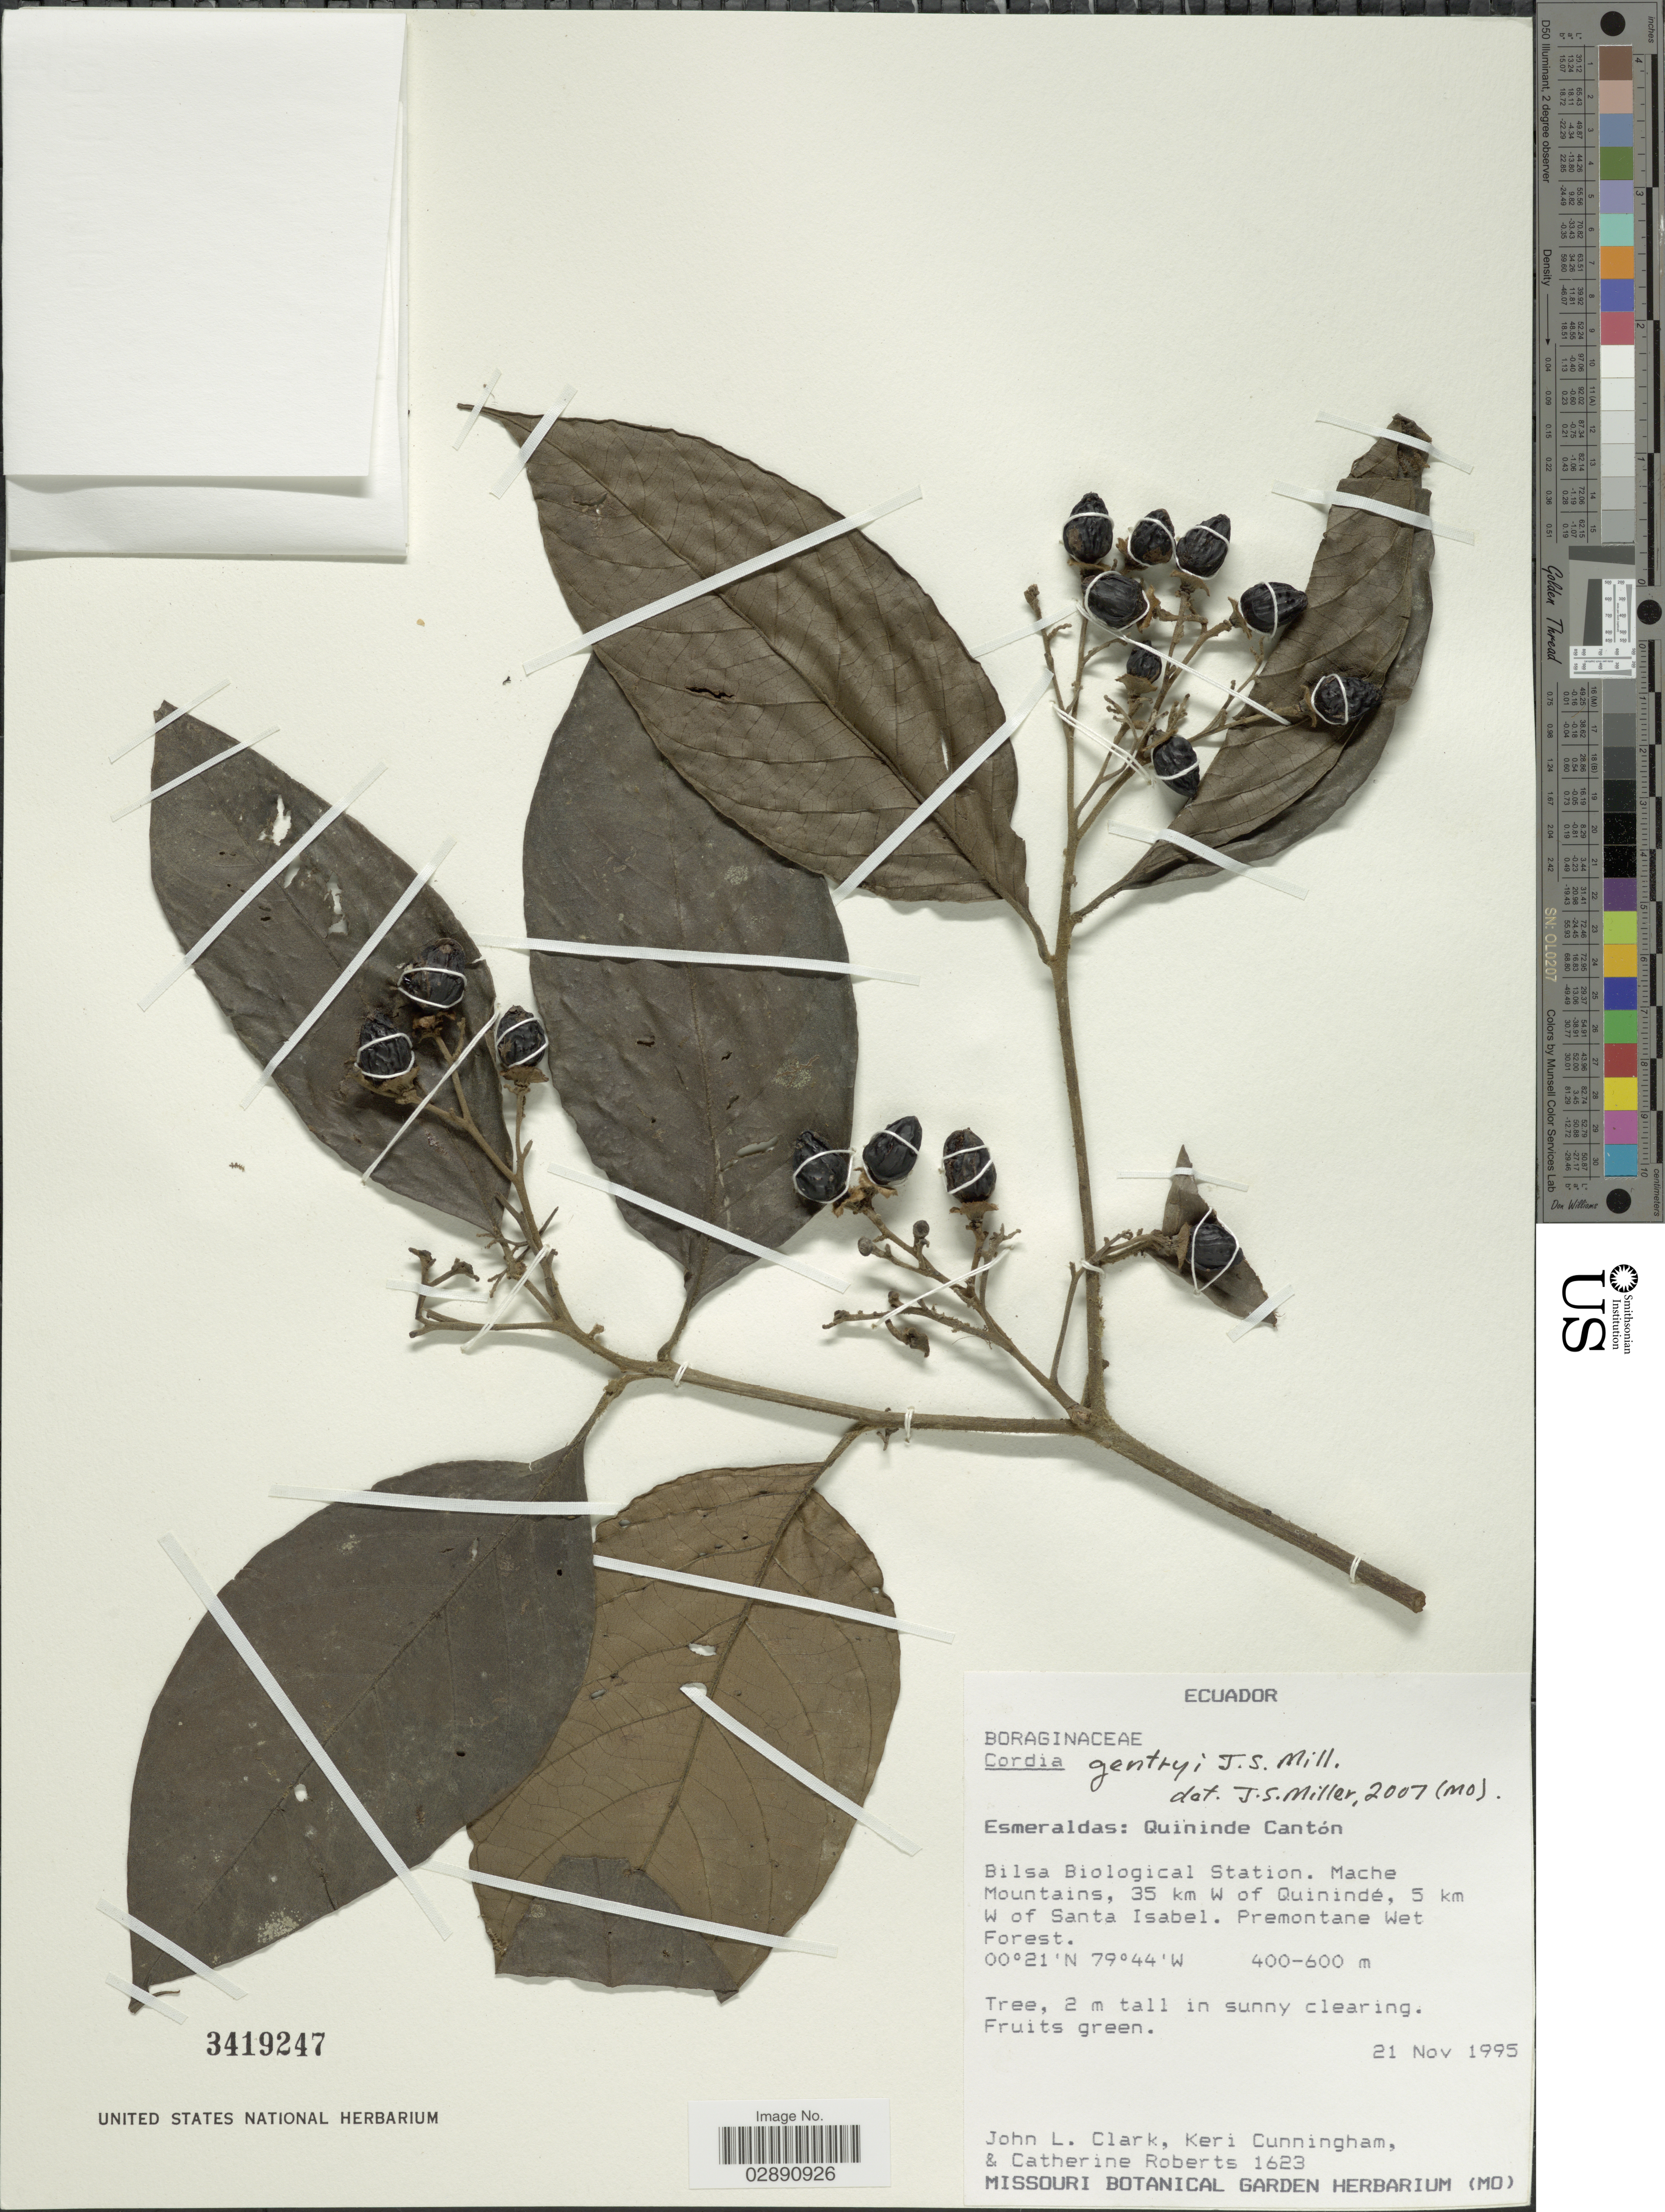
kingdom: Plantae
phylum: Tracheophyta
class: Magnoliopsida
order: Boraginales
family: Cordiaceae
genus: Cordia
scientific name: Cordia gentryi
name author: J.S. Mill.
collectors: J. L. Clark, K. Cunningham & C. Roberts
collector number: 1623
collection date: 1995-11-21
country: Ecuador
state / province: Esmeraldas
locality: Quininde Cantón. Bilsa Biological Station. Mache Mountains, 35 km W of Quininé, 5 km W of Santa Isabel.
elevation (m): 400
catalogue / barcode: US 3419247